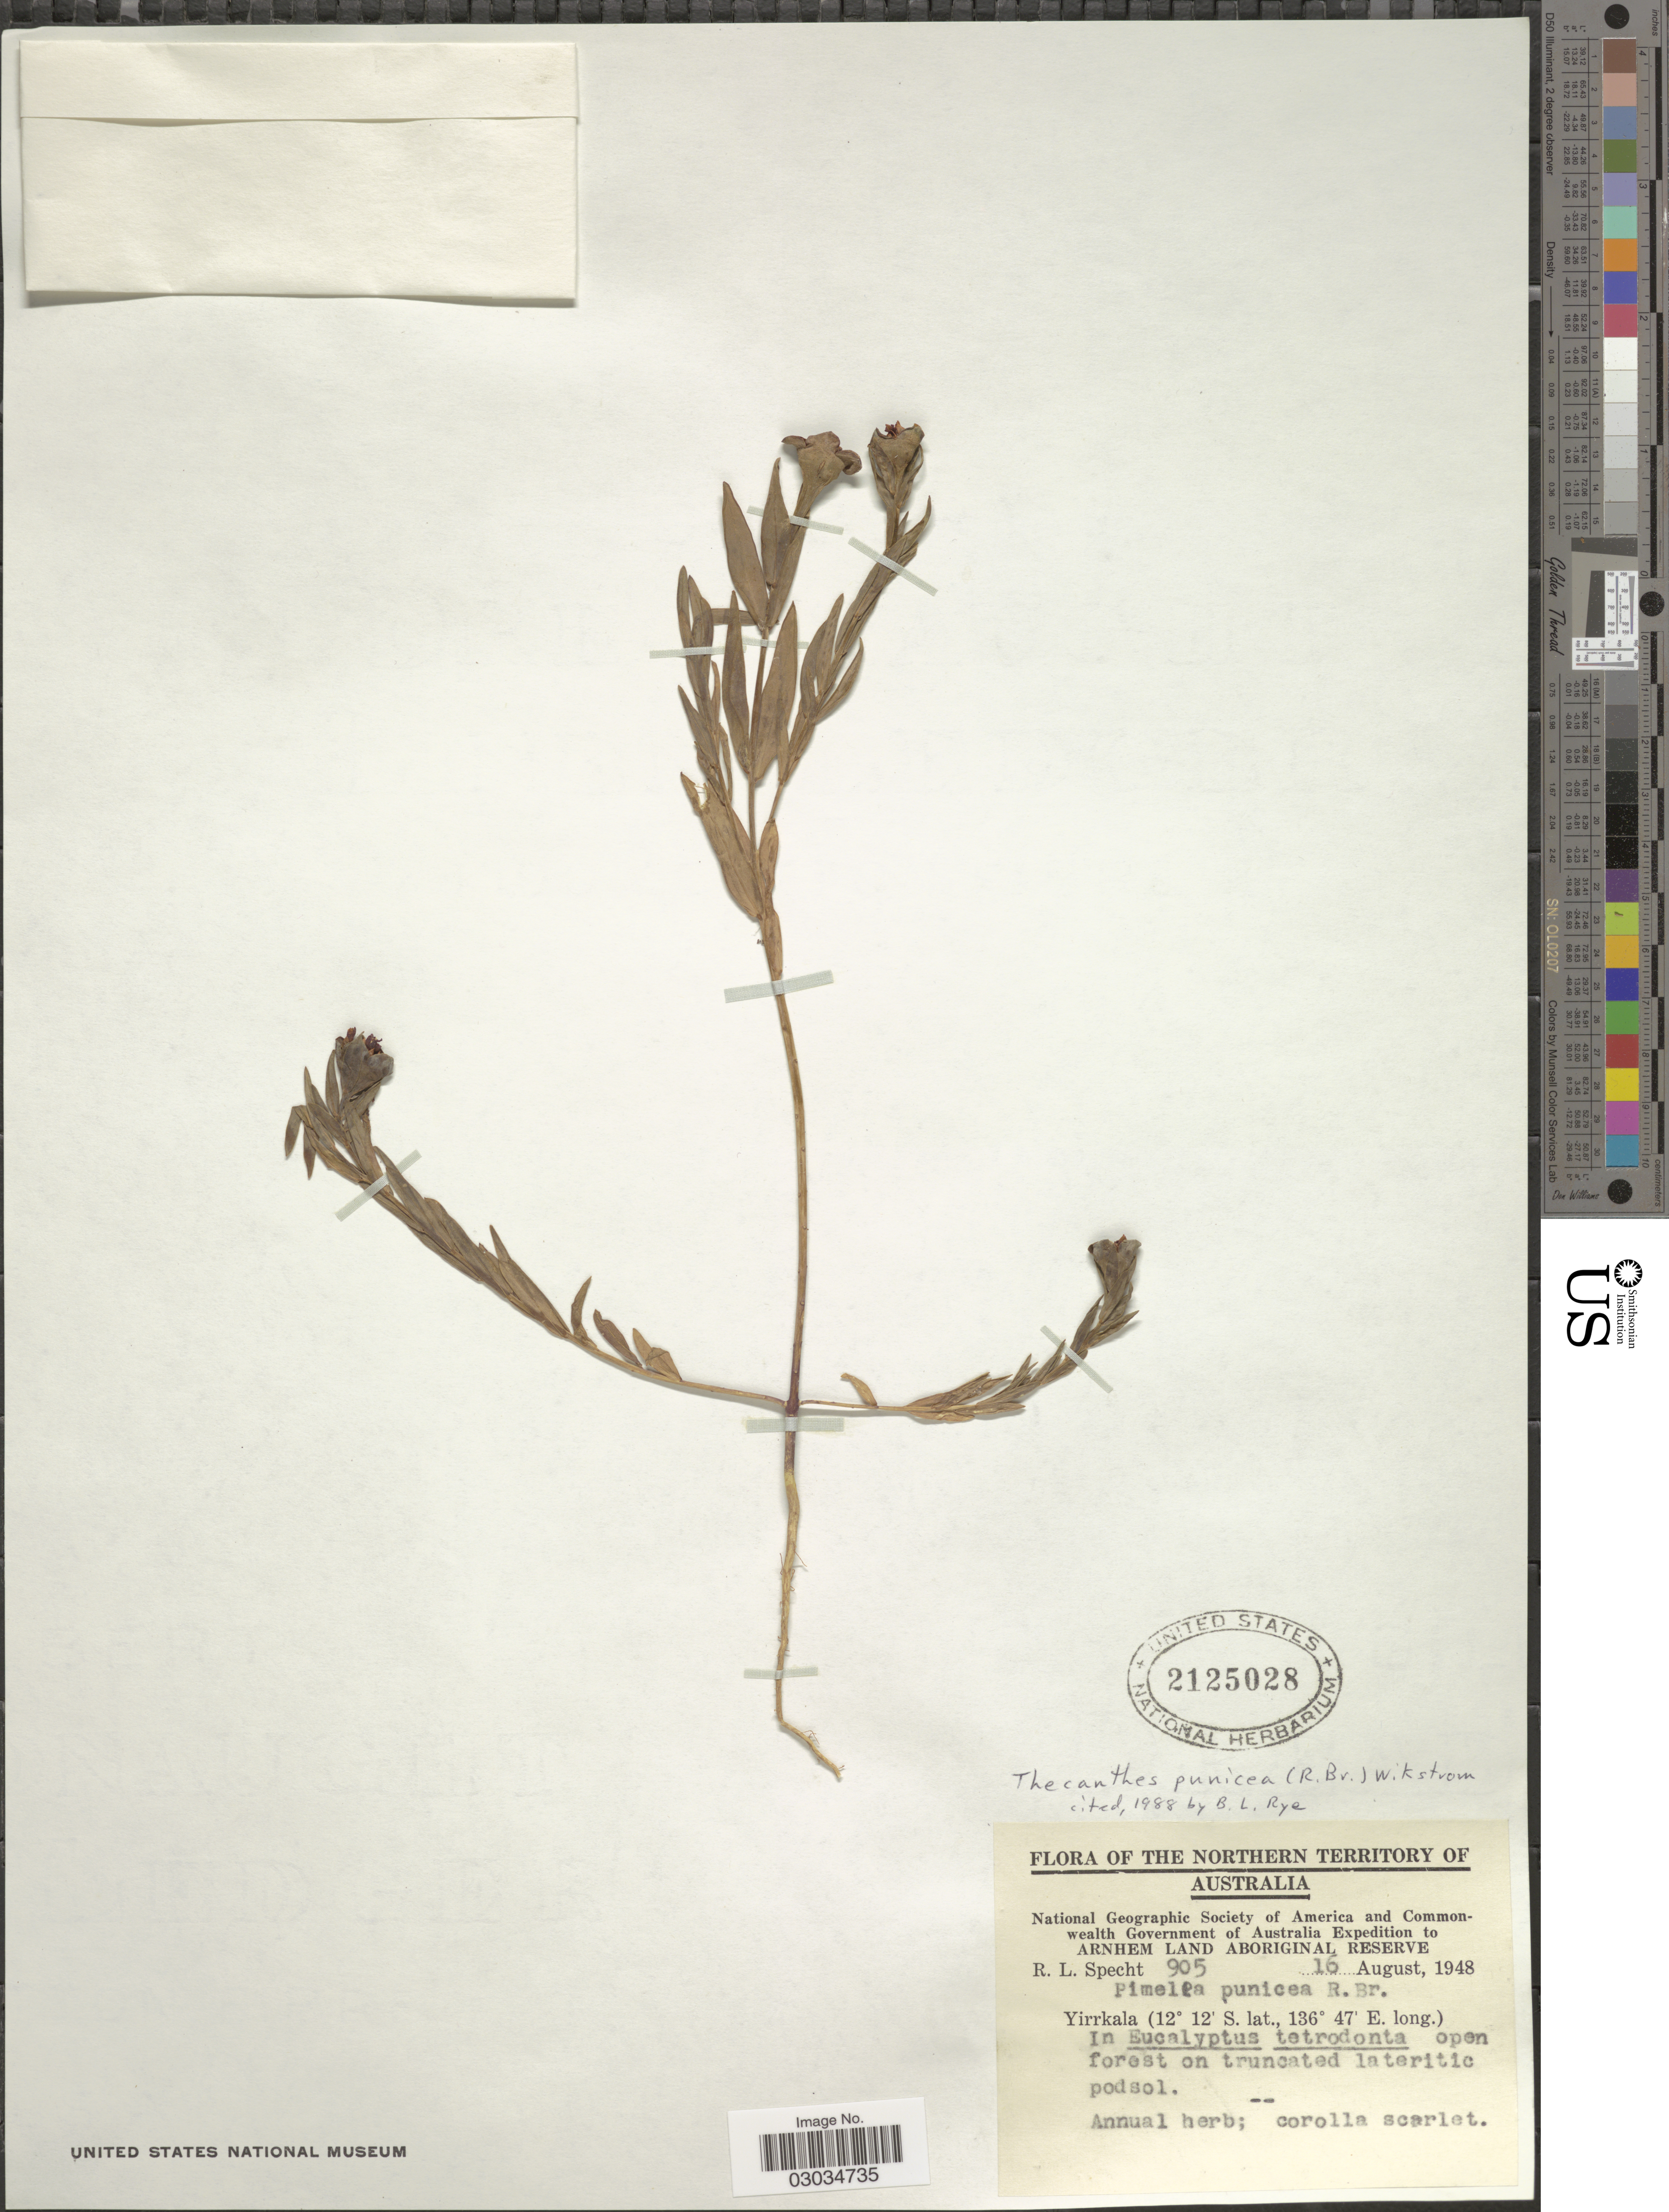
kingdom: Plantae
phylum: Tracheophyta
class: Magnoliopsida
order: Malvales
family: Thymelaeaceae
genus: Pimelea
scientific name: Pimelea punicea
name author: R. Br.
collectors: R. L. Specht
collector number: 905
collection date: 1948-08-16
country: Australia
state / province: Northern Territory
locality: Arnhem Land Aboriginal Reserve, Yirrkala.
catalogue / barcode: US 2125028